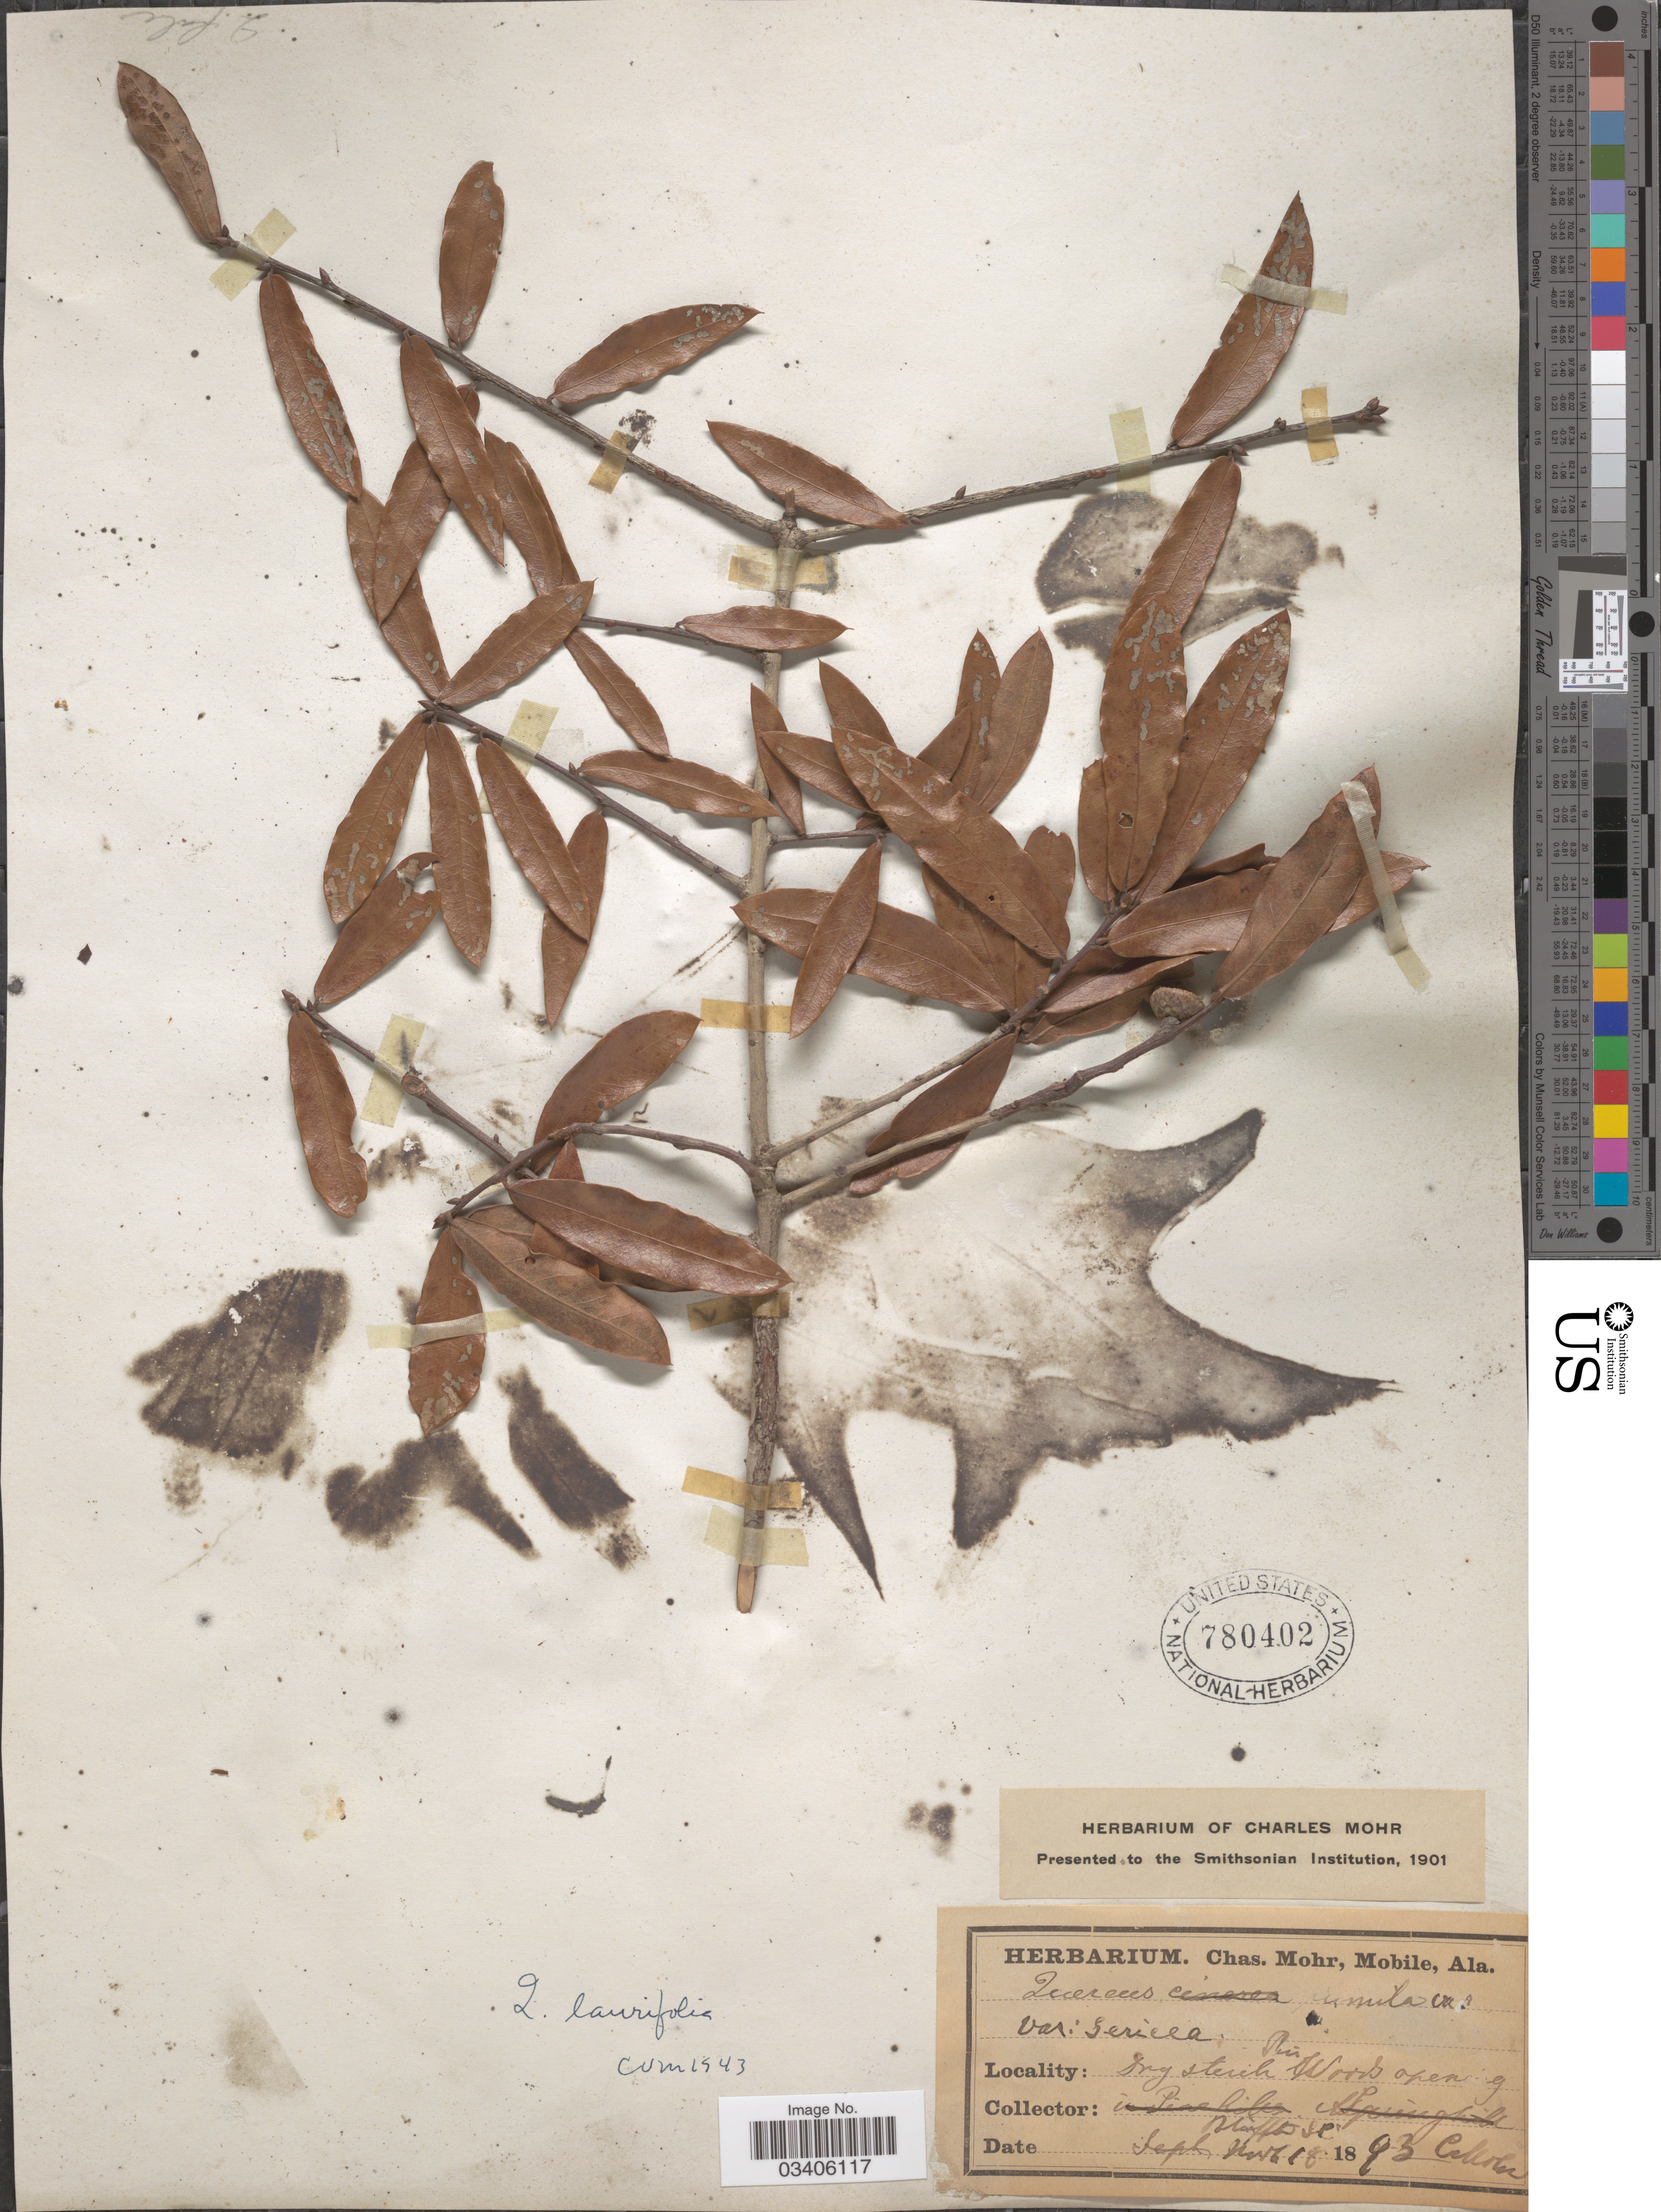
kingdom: Plantae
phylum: Tracheophyta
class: Magnoliopsida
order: Fagales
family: Fagaceae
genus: Quercus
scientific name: Quercus laurifolia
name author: Michx.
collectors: Mohr, C. T. (herbarium)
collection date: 1893-11-18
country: United States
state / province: South Carolina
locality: Bluffton.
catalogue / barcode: US 780402